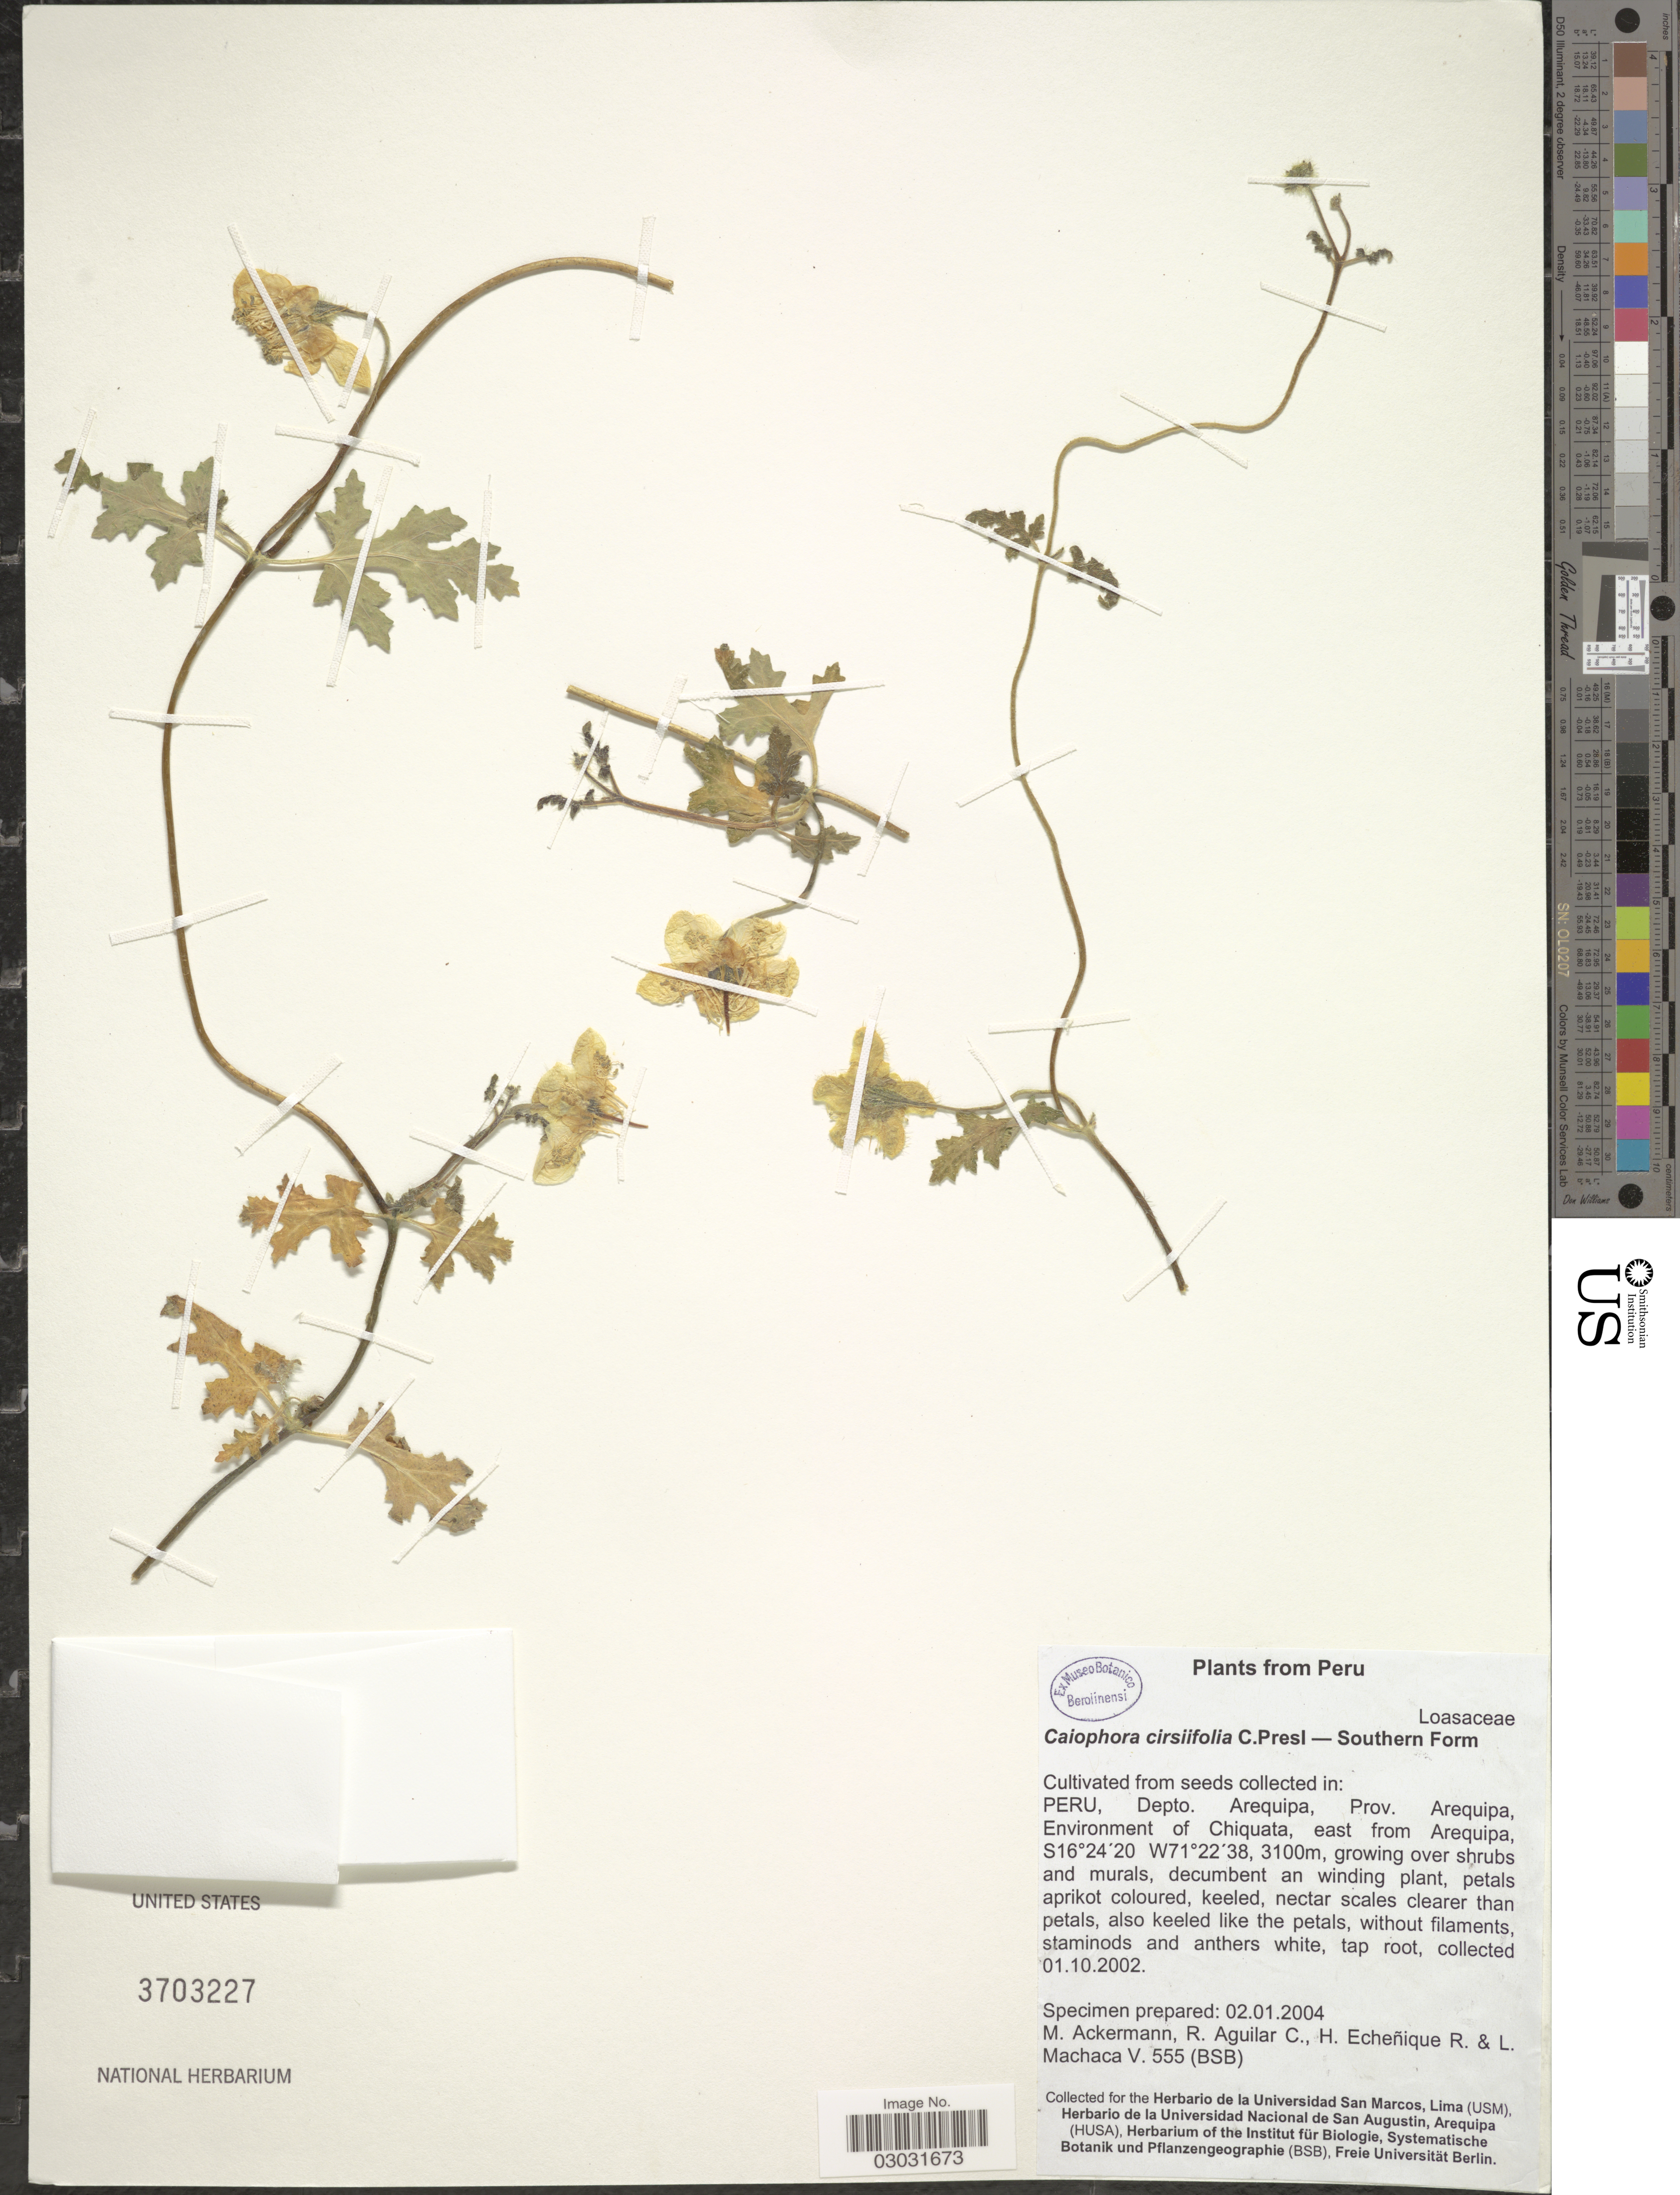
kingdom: Plantae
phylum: Tracheophyta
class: Magnoliopsida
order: Cornales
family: Loasaceae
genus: Caiophora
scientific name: Caiophora cirsiifolia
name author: C. Presl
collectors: M. Ackermann, R. Aguilar, H. Echeñique R. & L. Machaca V.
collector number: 555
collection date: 2004-01-02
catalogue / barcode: US 3703227